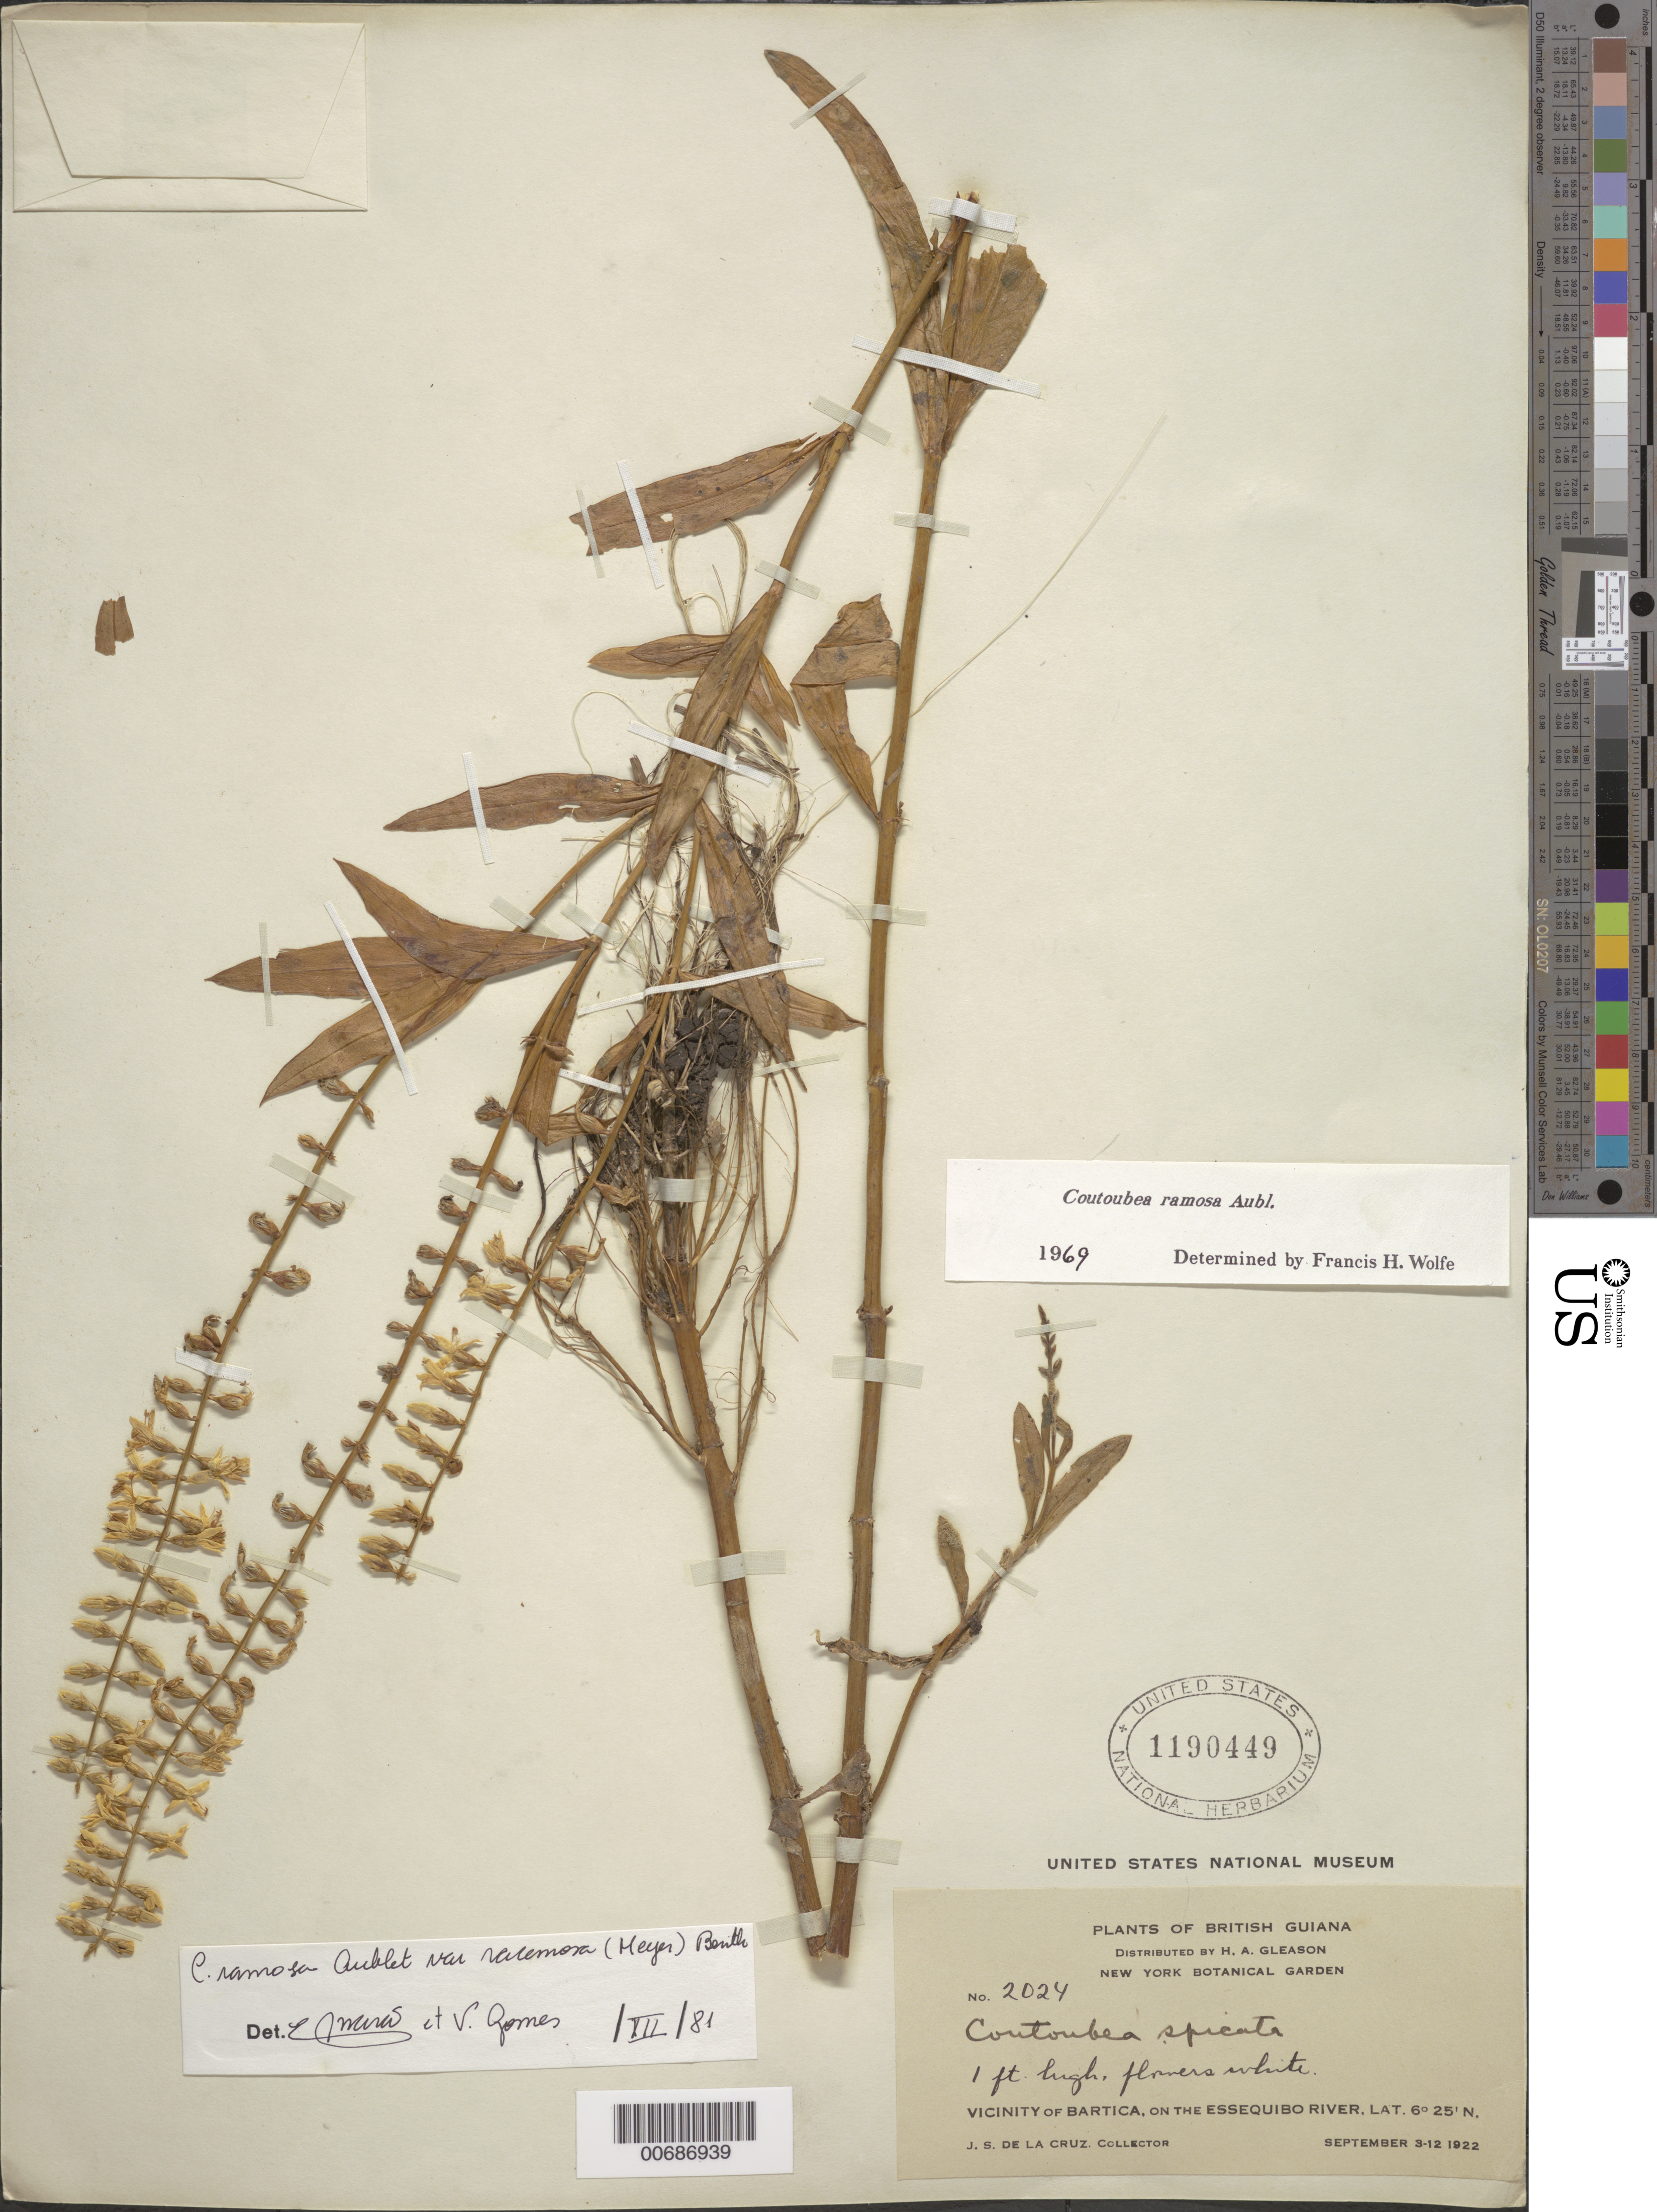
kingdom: Plantae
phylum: Tracheophyta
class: Magnoliopsida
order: Gentianales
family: Gentianaceae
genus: Coutoubea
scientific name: Coutoubea ramosa var. racemosa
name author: (G. Mey.) Benth.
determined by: Guimaraes, E. F.; Gomes, V.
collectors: J. S. de la Cruz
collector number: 2024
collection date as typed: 3-Sep-22 to 12-Sep-22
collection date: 1922-09-03/1922-09-12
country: Guyana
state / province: Cuyuni-Mazaruni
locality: Bartica, vic., on the Essequibo River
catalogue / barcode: US 1190449